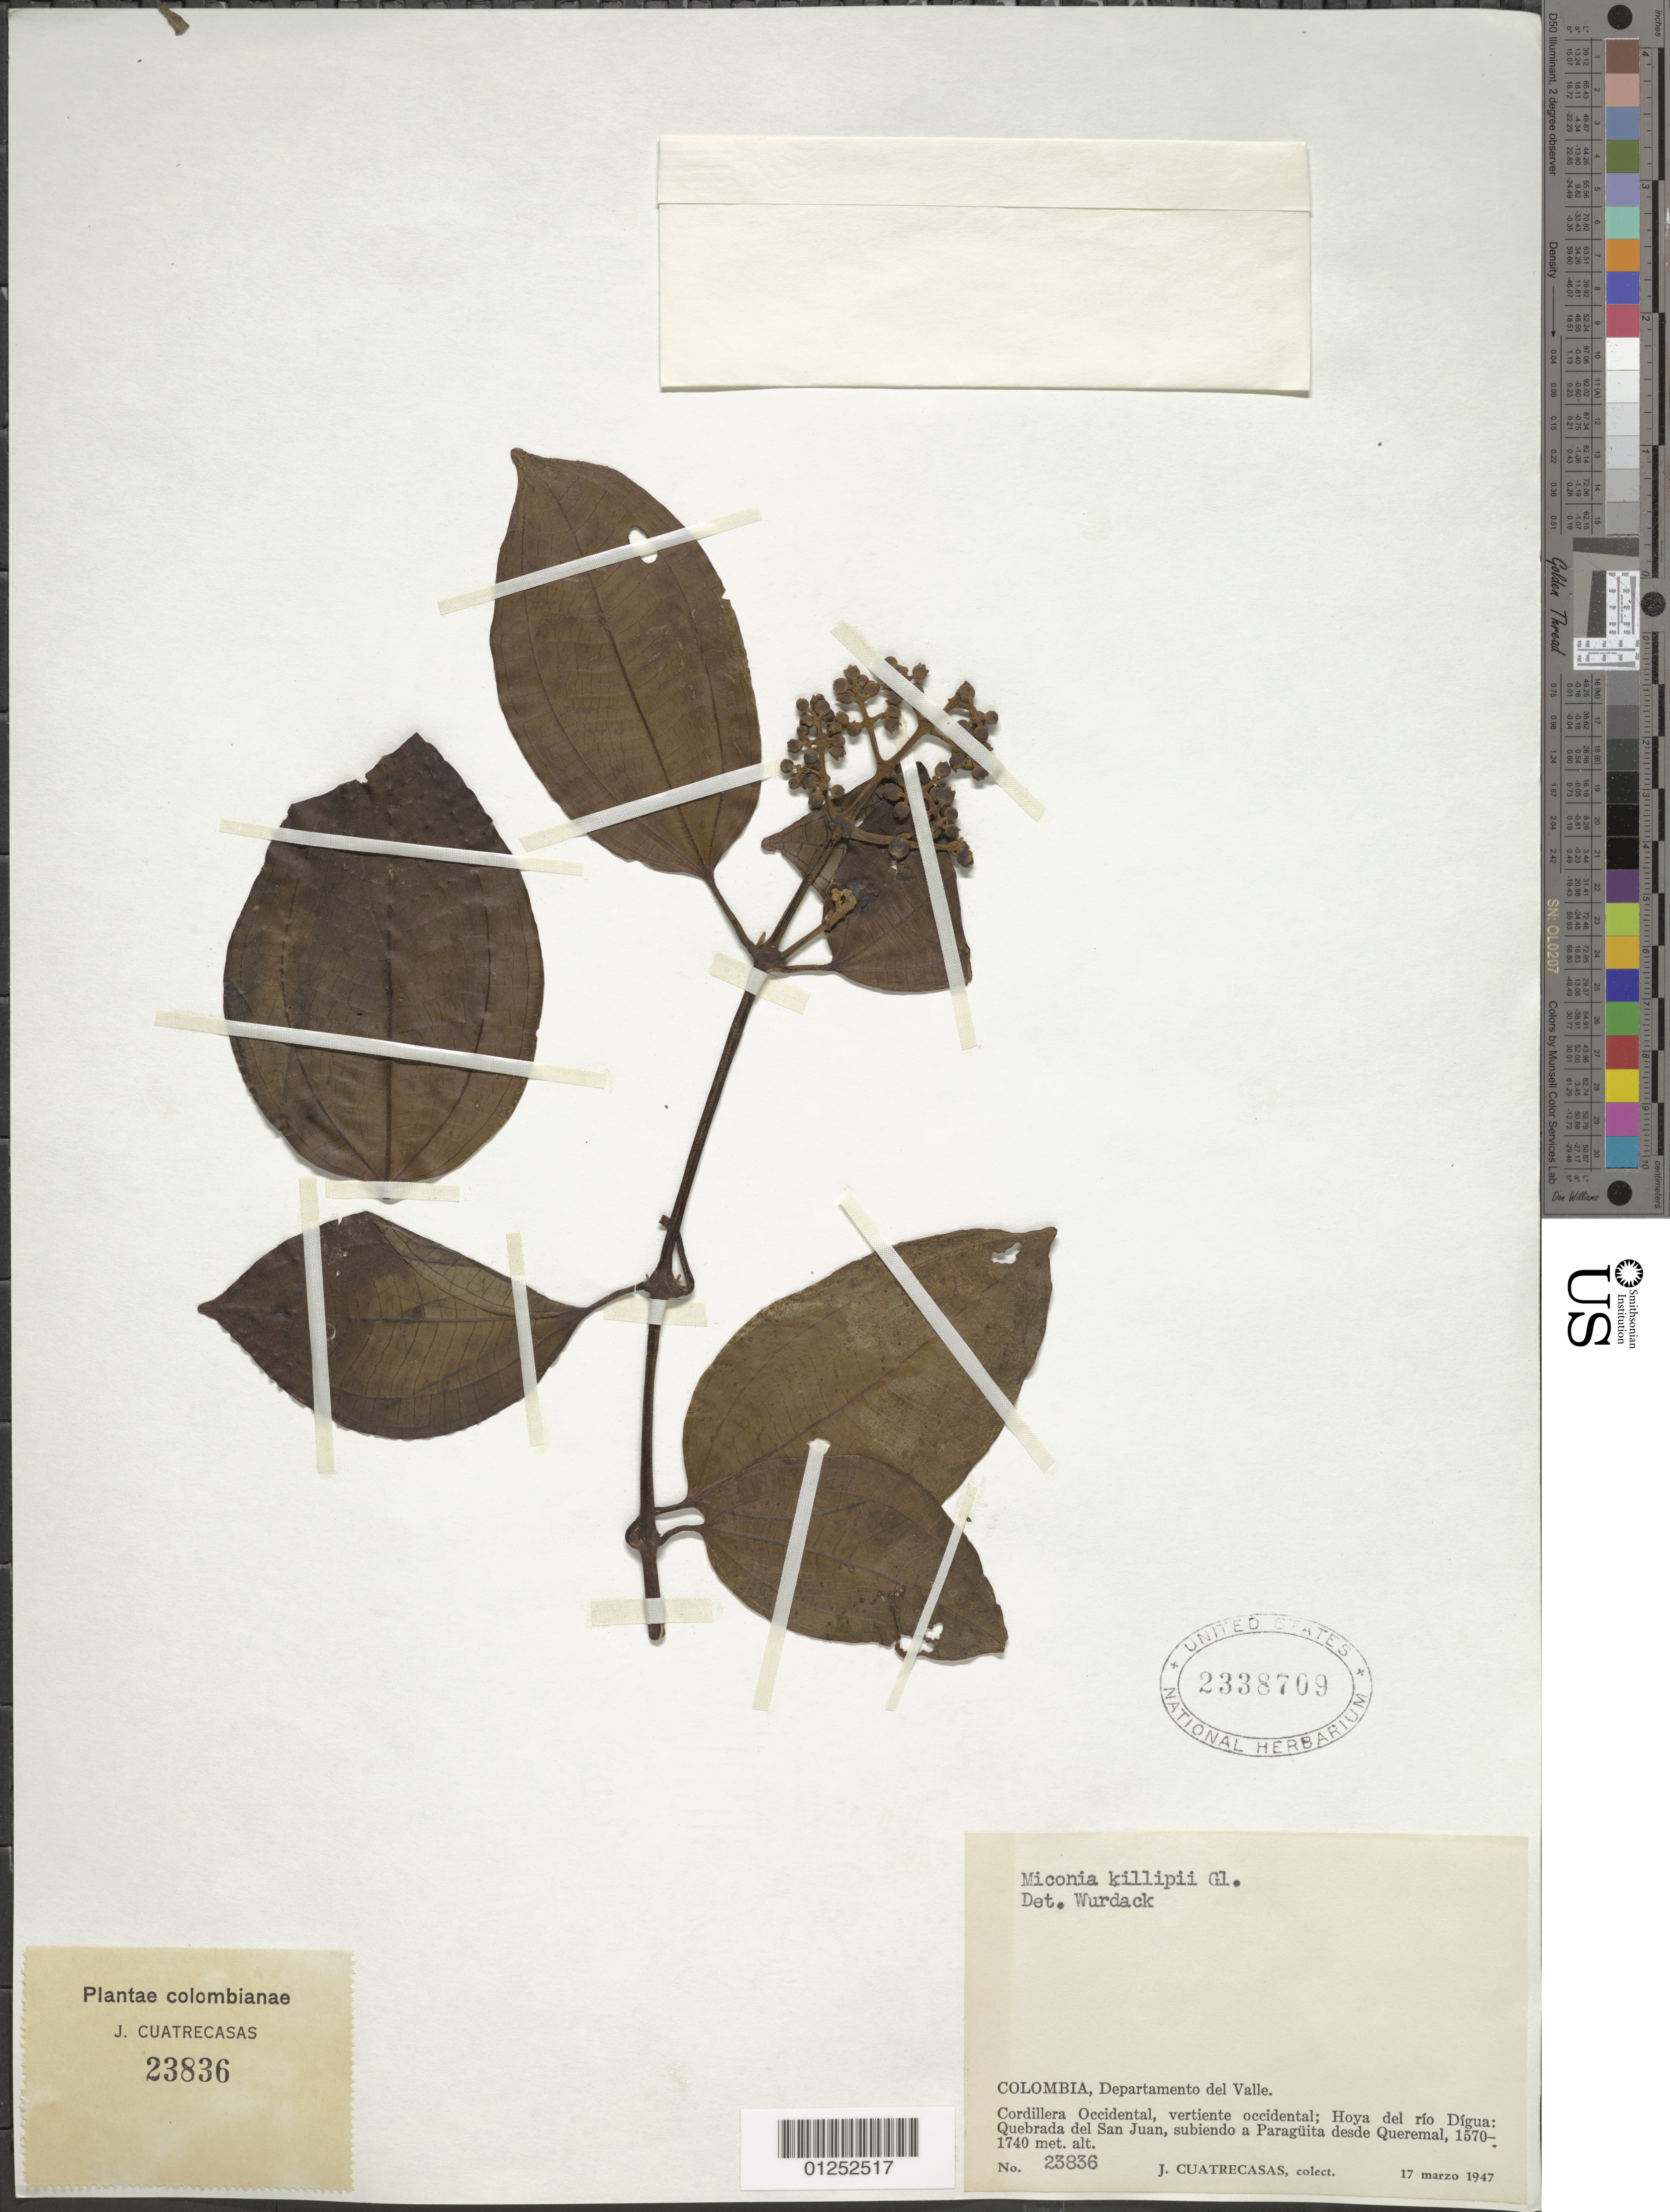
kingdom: Plantae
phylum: Tracheophyta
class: Magnoliopsida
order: Myrtales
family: Melastomataceae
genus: Miconia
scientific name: Miconia loreyoides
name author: Triana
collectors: J. Cuatrecasas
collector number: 23836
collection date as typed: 17 Mar 1947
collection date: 1947-03-17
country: Colombia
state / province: Valle del Cauca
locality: Cordillera Occidental, western slope, valley of Rio Digua, Quebrada del San Juan, subiendo toparaguita from Queremal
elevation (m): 1570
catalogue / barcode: US 2338709